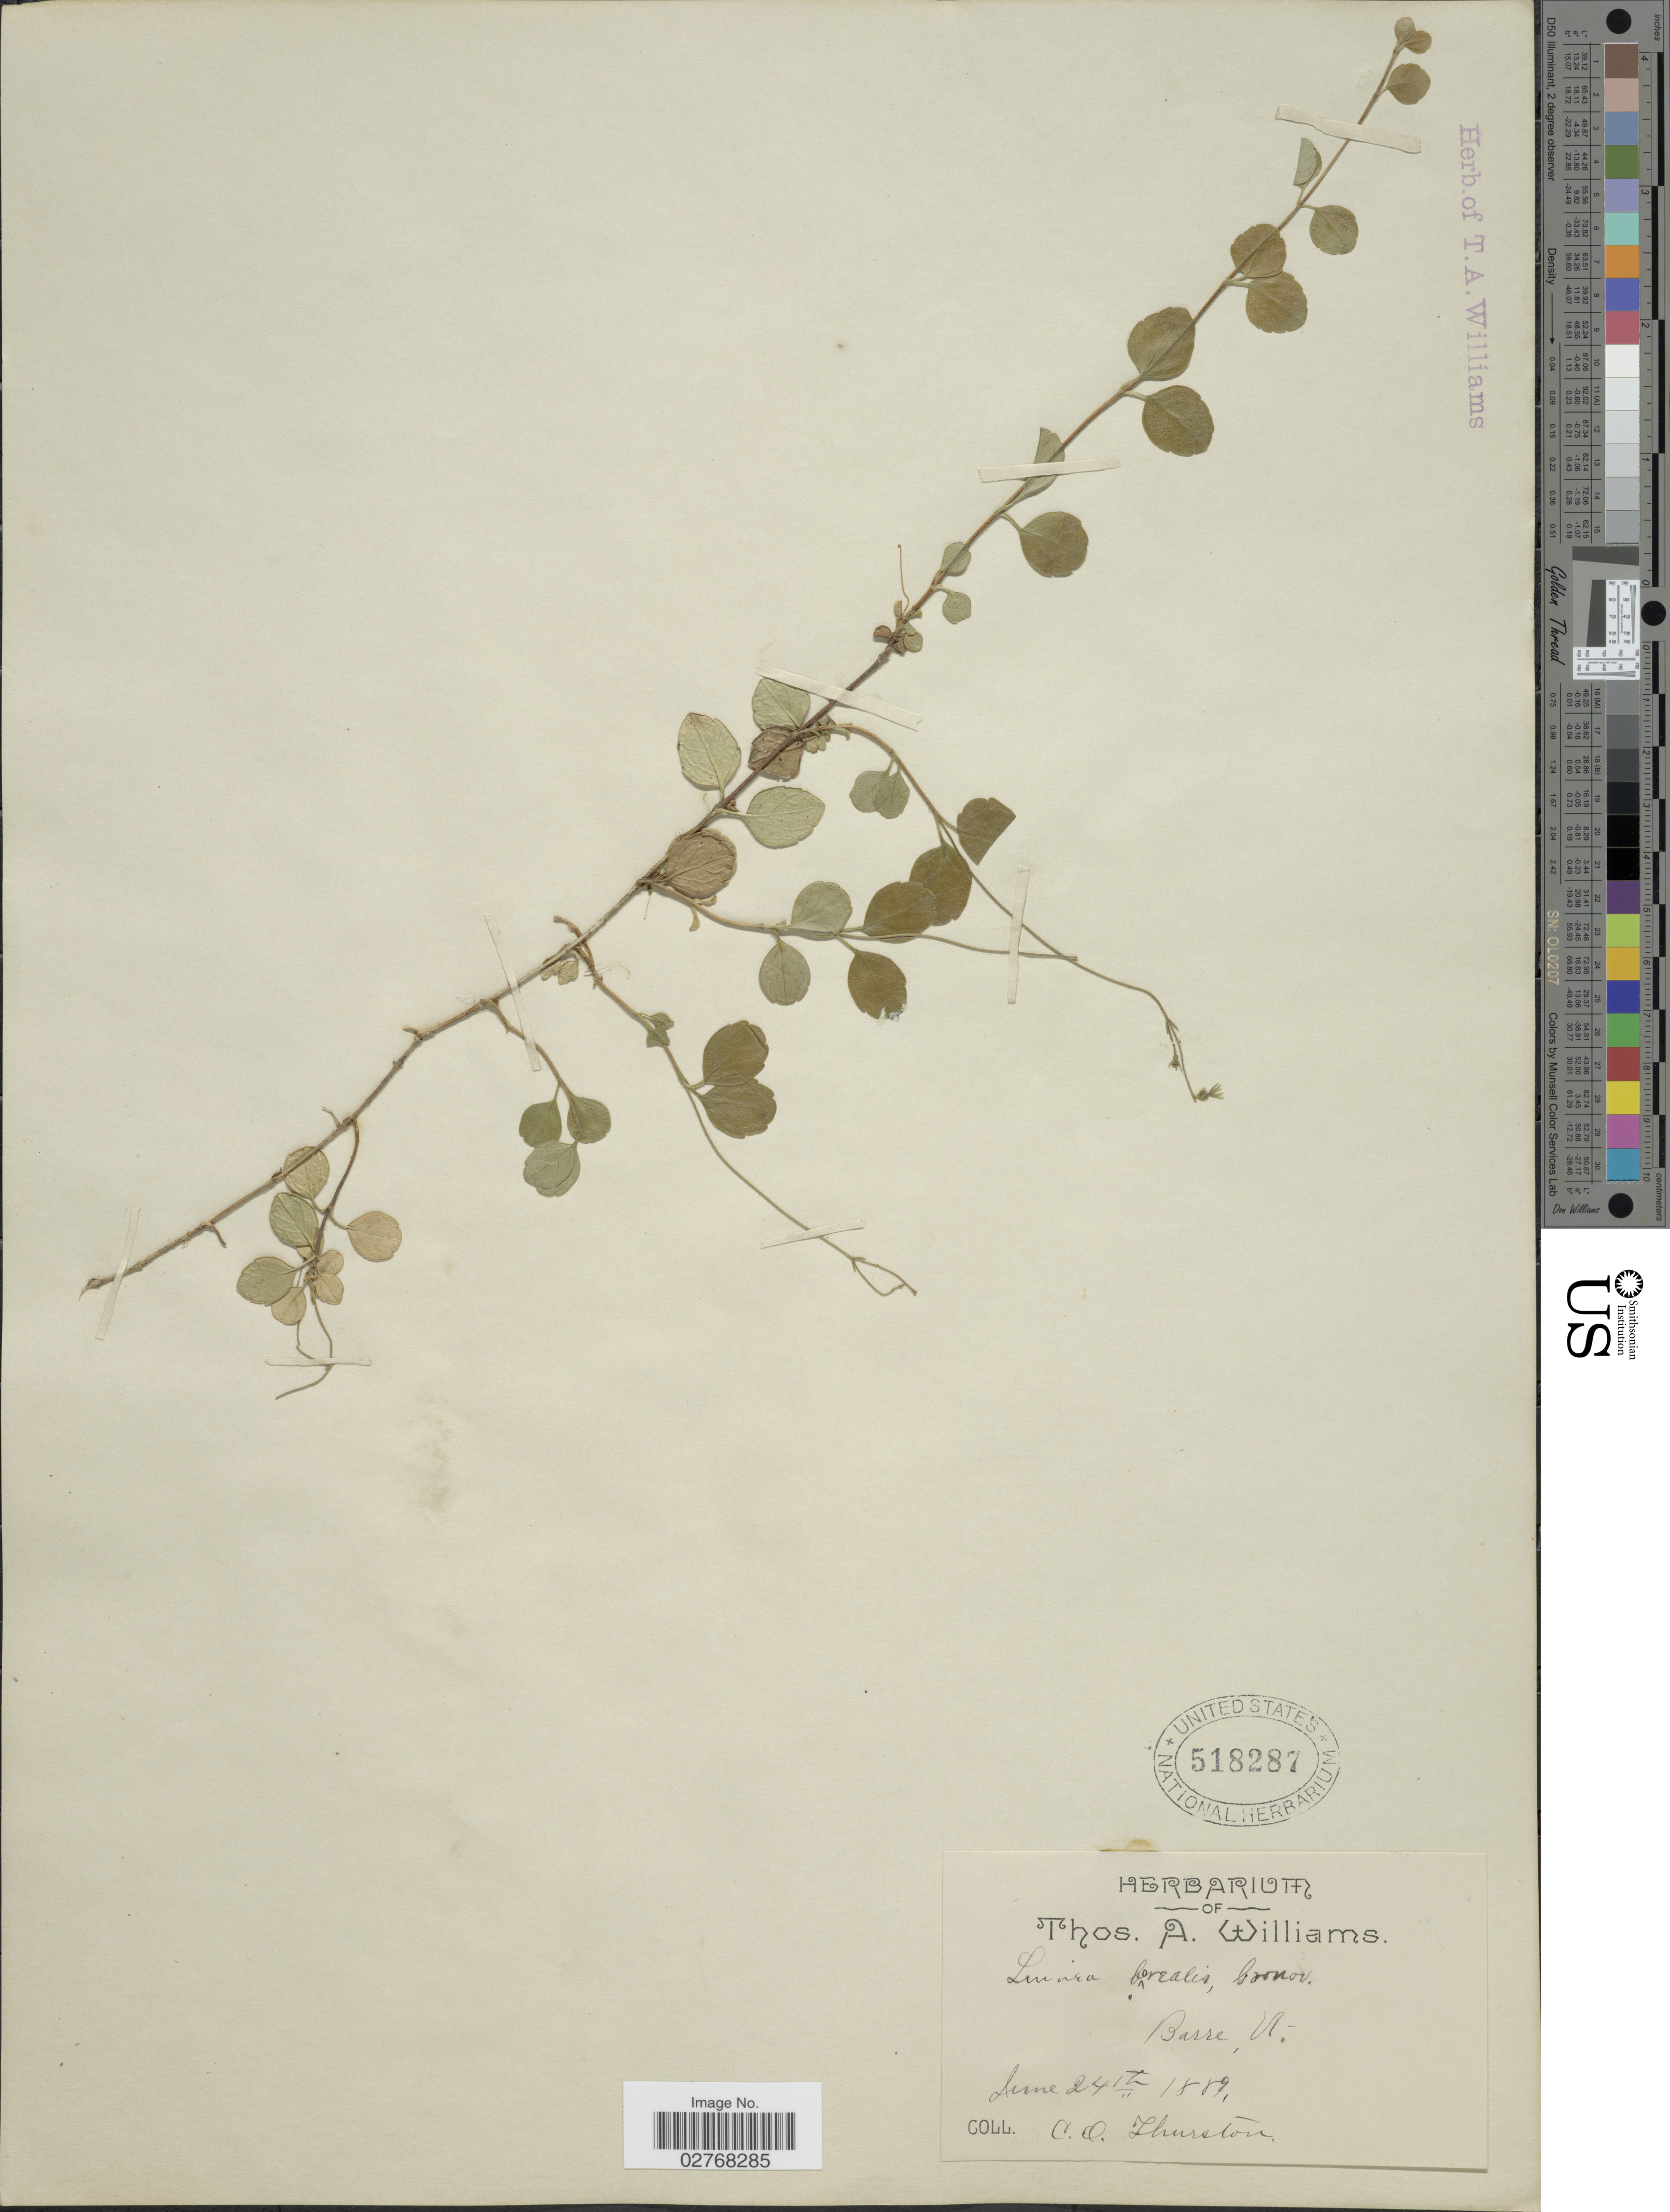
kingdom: Plantae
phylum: Tracheophyta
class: Magnoliopsida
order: Dipsacales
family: Caprifoliaceae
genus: Linnaea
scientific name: Linnaea borealis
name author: L.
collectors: C. Thurston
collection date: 1889-06-24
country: United States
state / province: Vermont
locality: Barre.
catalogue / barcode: US 518287